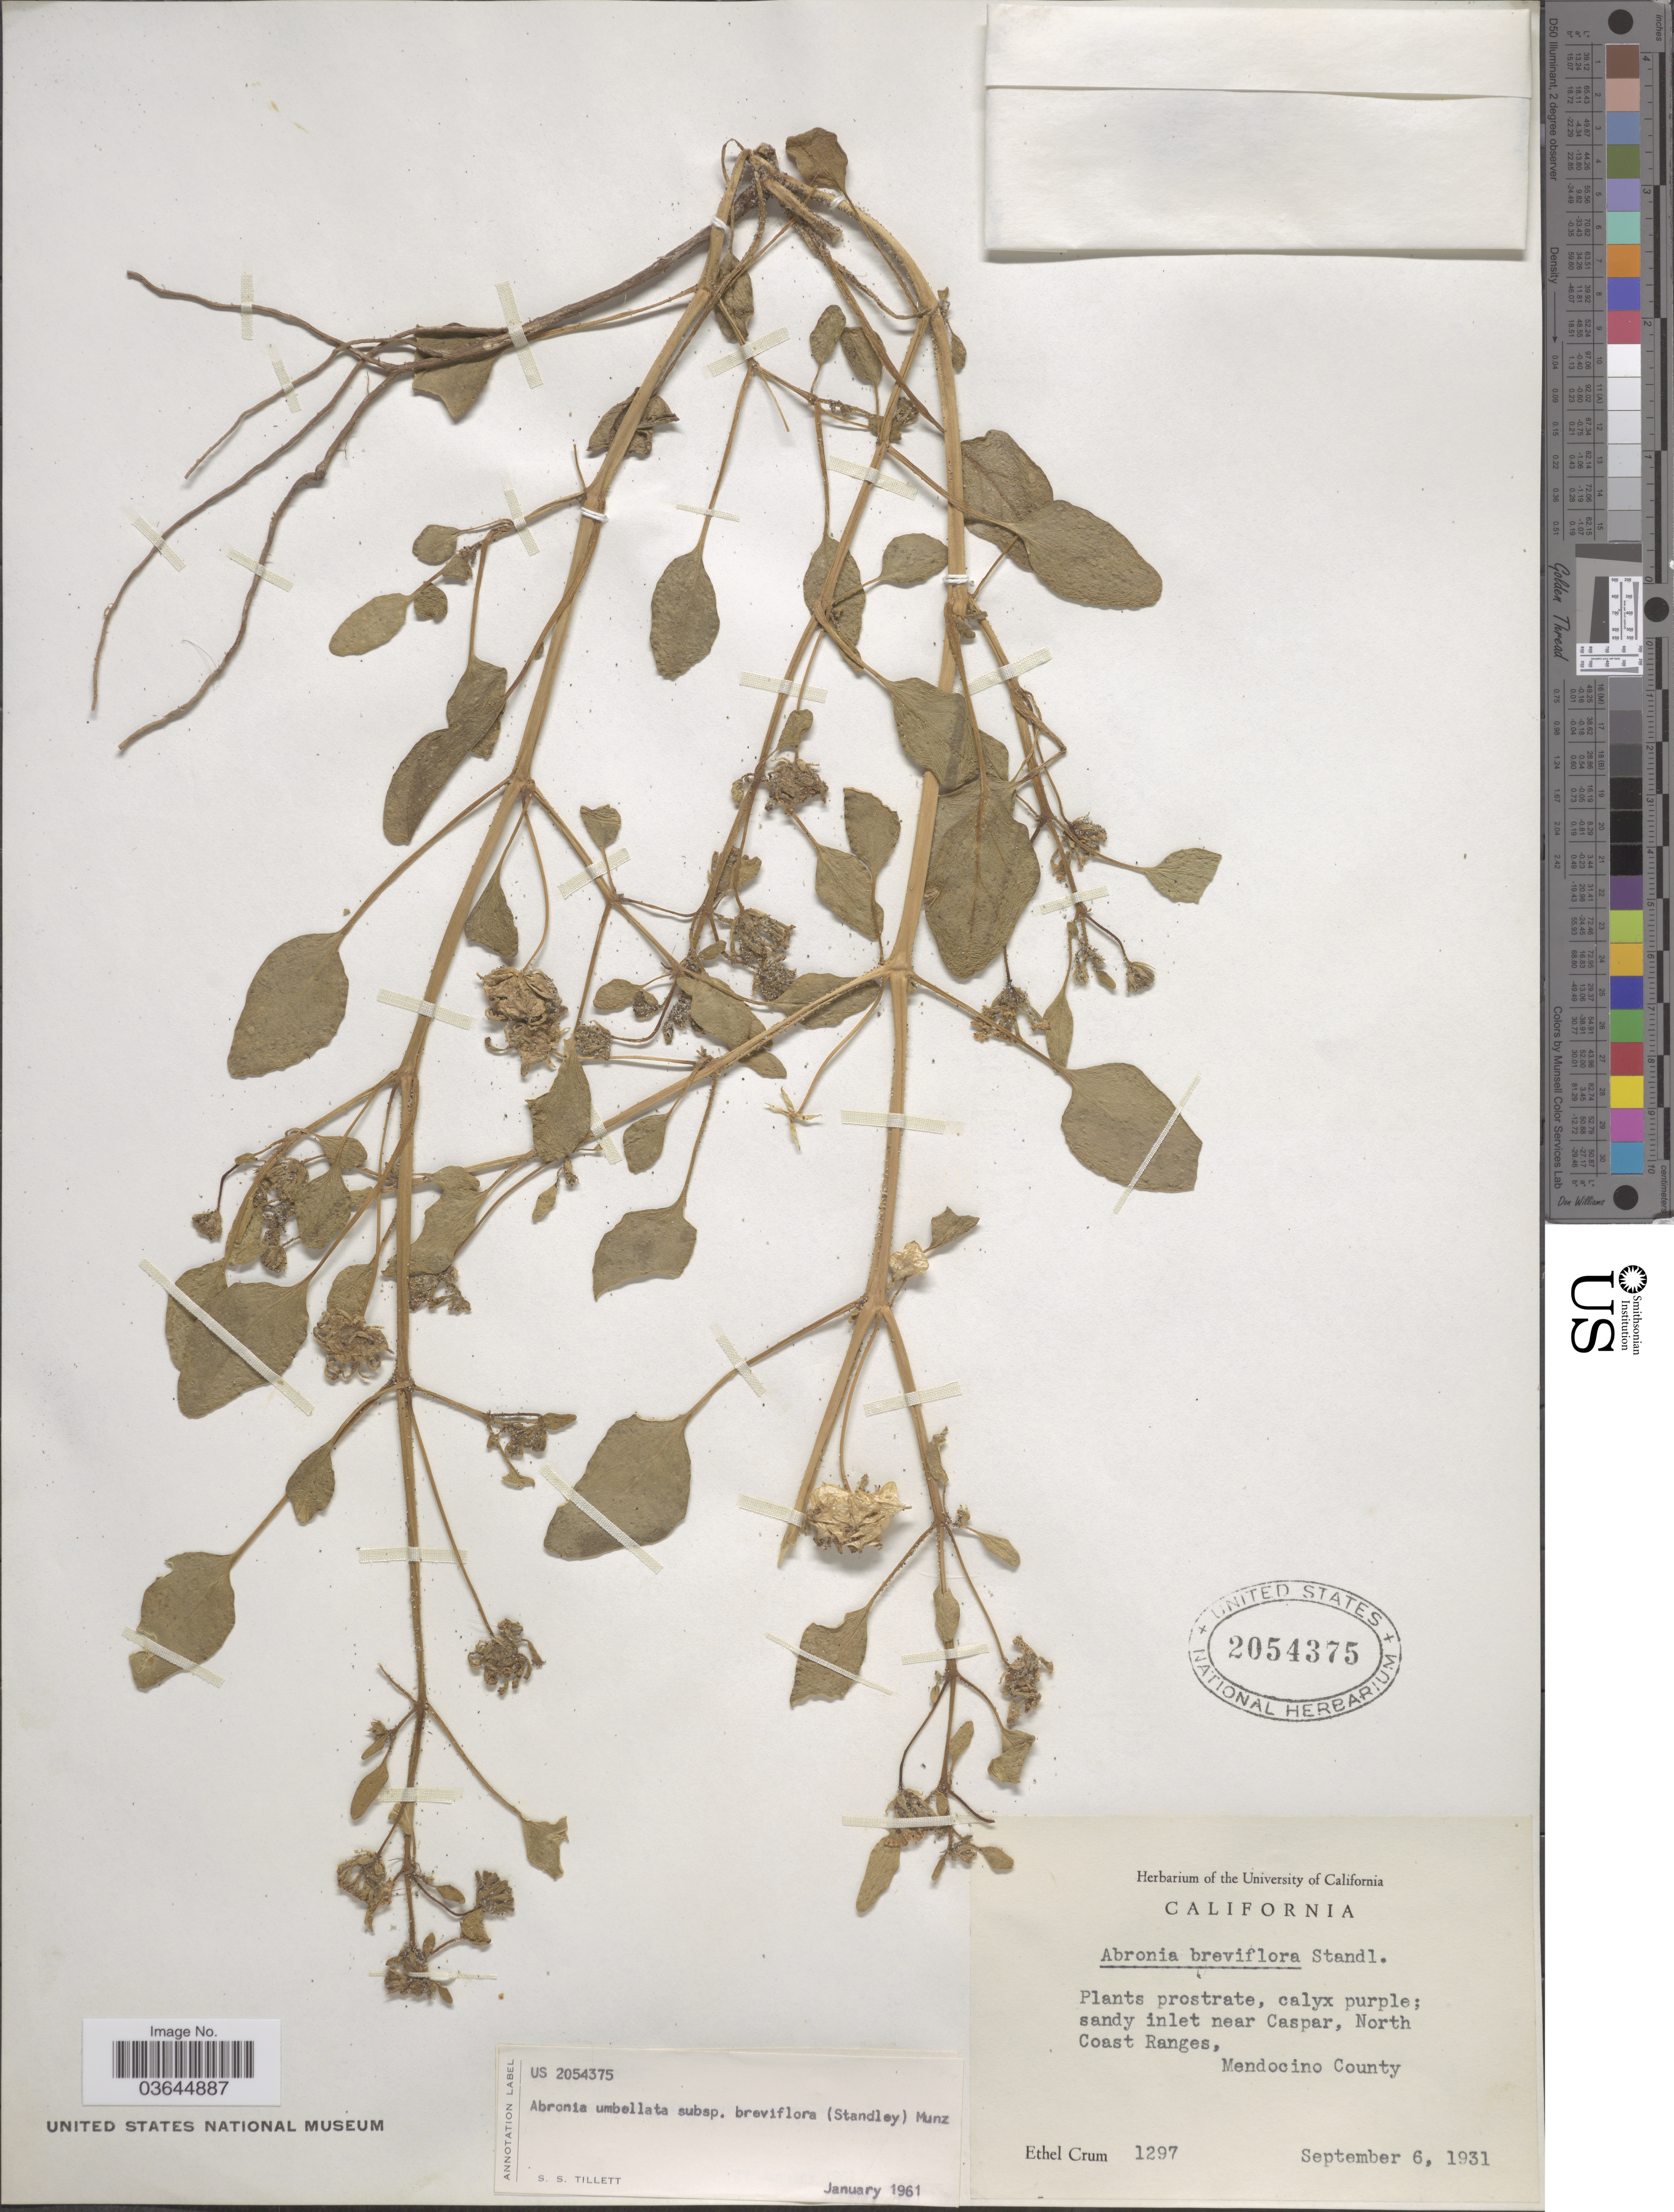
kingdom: Plantae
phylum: Tracheophyta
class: Magnoliopsida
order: Caryophyllales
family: Nyctaginaceae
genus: Abronia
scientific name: Abronia umbellata subsp. breviflora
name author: (Standl.) Munz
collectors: E. K. Crum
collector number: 1297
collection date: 1931-09-06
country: United States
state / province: California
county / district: Mendocino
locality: Sandy inlet near Caspar, North Coast Ranges, Mendocino County.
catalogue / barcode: US 2054375